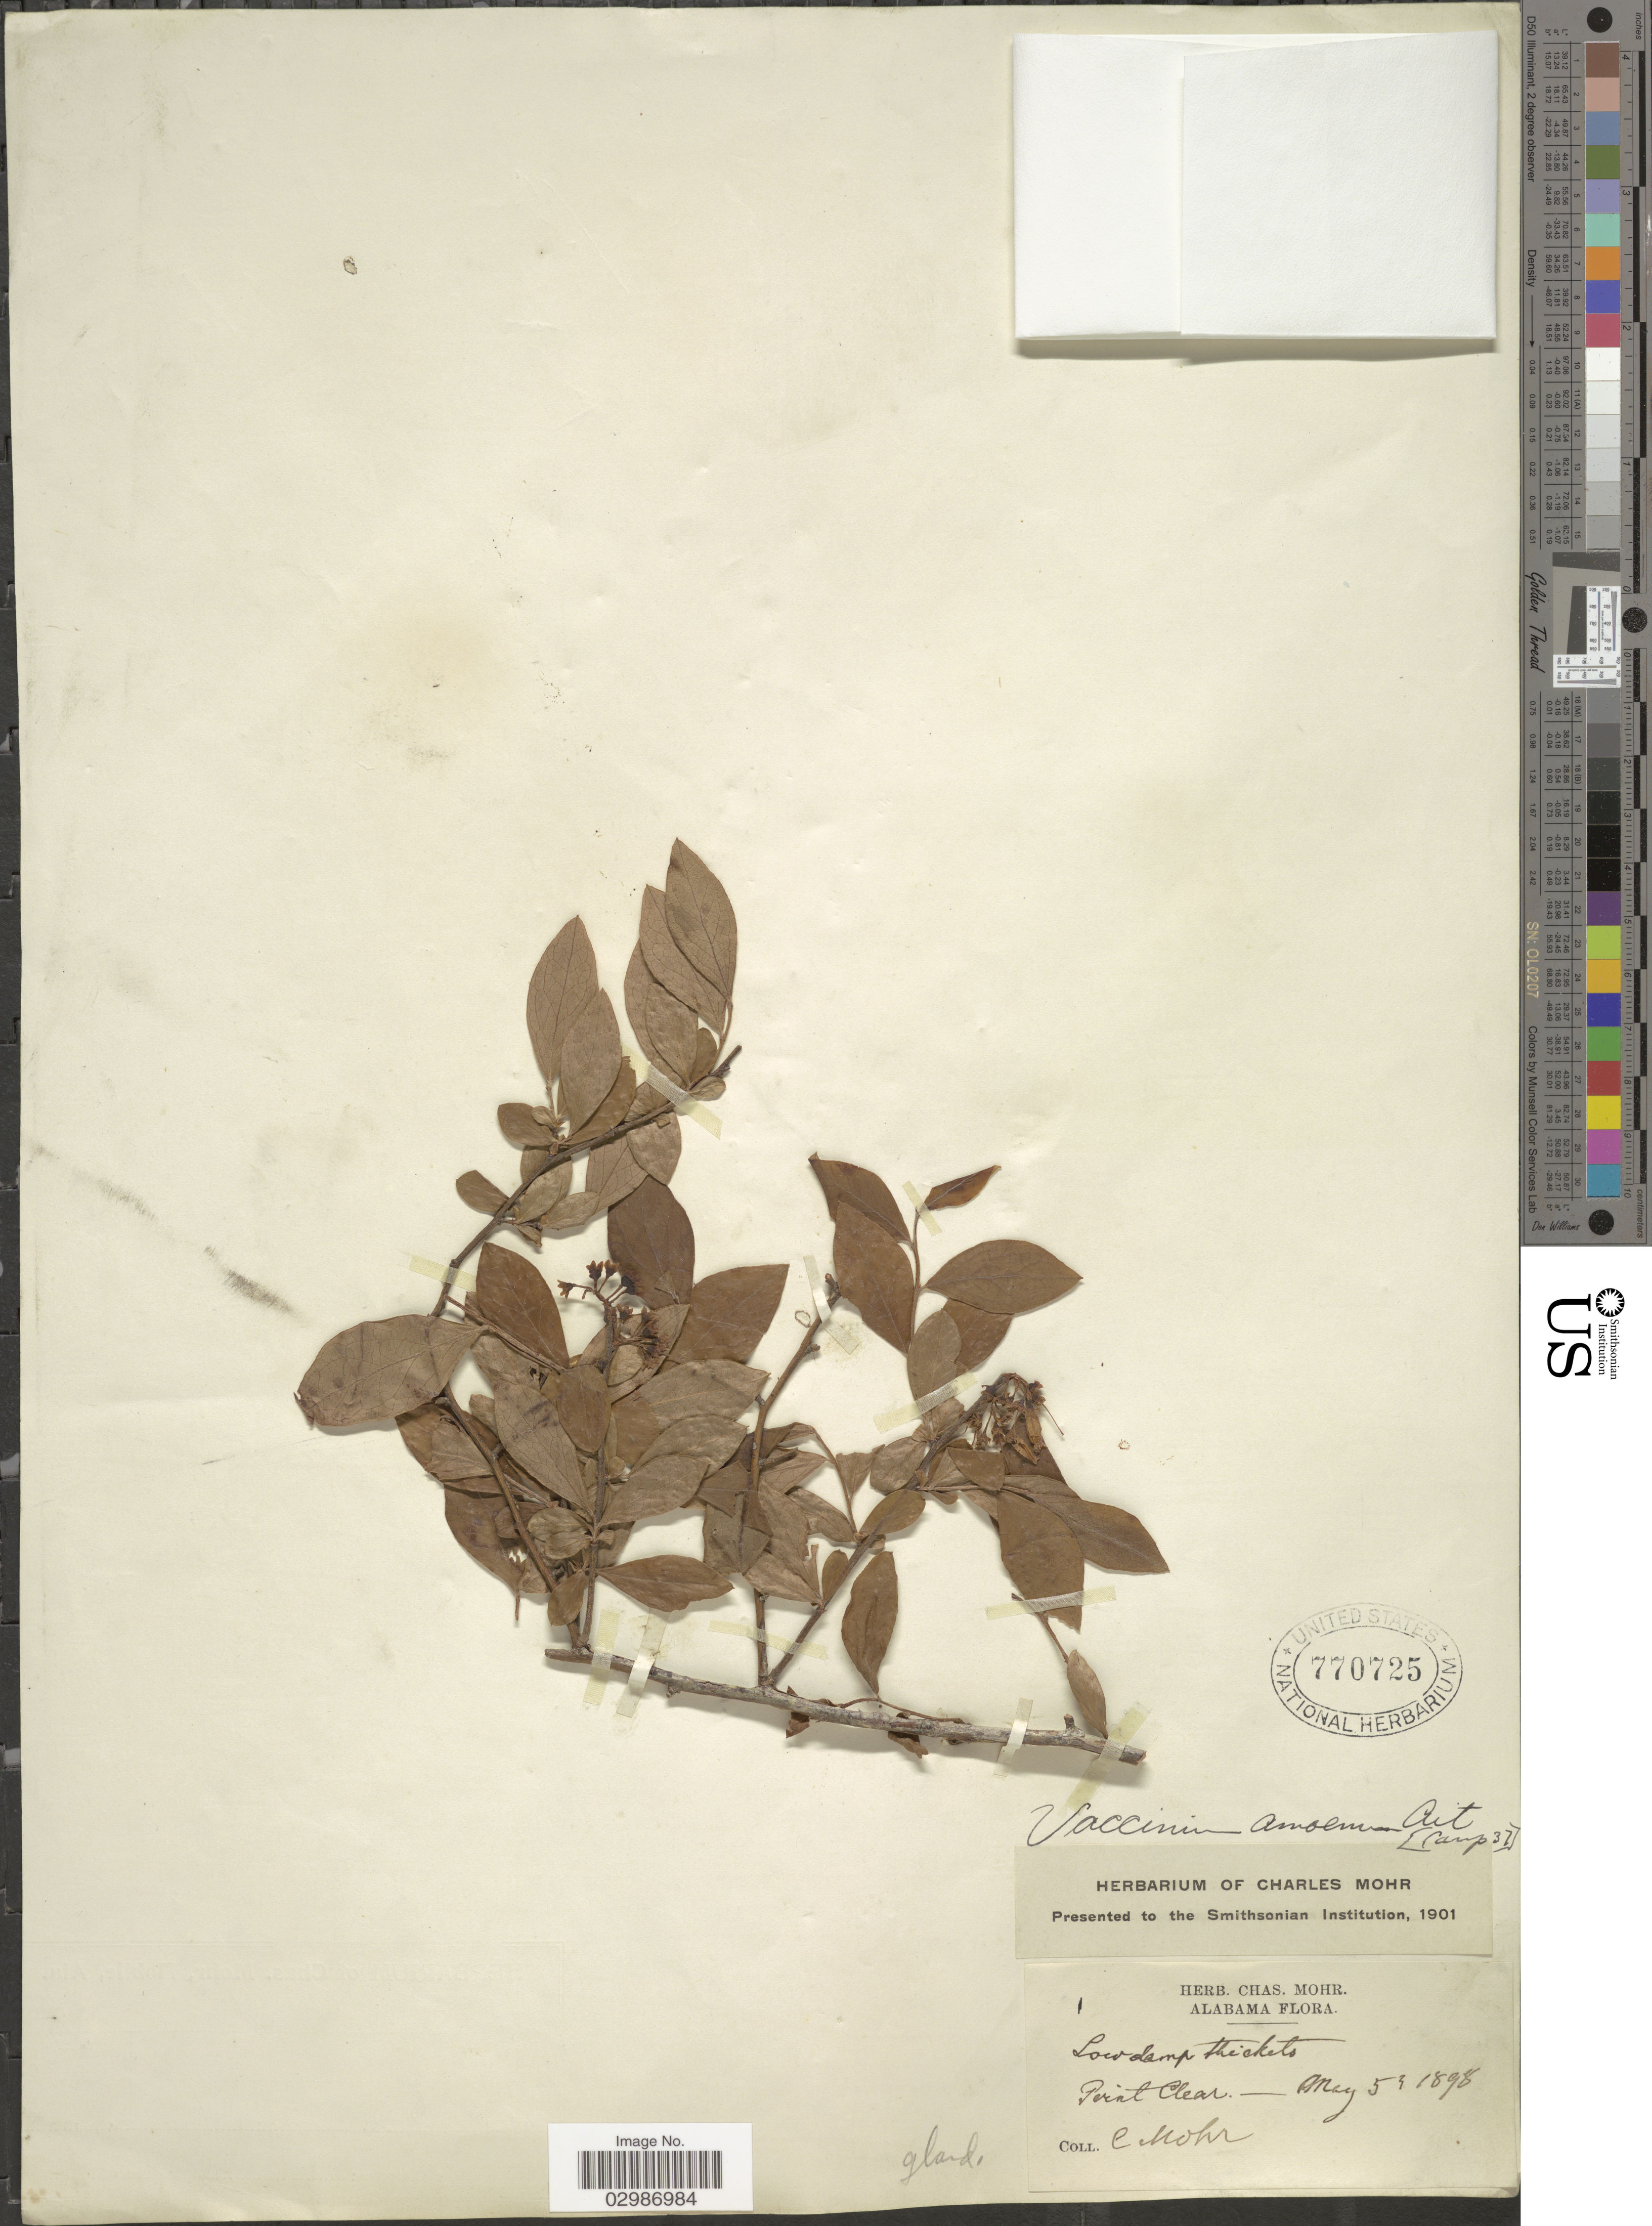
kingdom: Plantae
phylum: Tracheophyta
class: Magnoliopsida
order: Ericales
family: Ericaceae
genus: Vaccinium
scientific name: Vaccinium amoenum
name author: Aiton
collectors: C. T. Mohr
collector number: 1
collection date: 1898-05-05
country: United States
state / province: Alabama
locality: Point Clear.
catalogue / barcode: US 770725